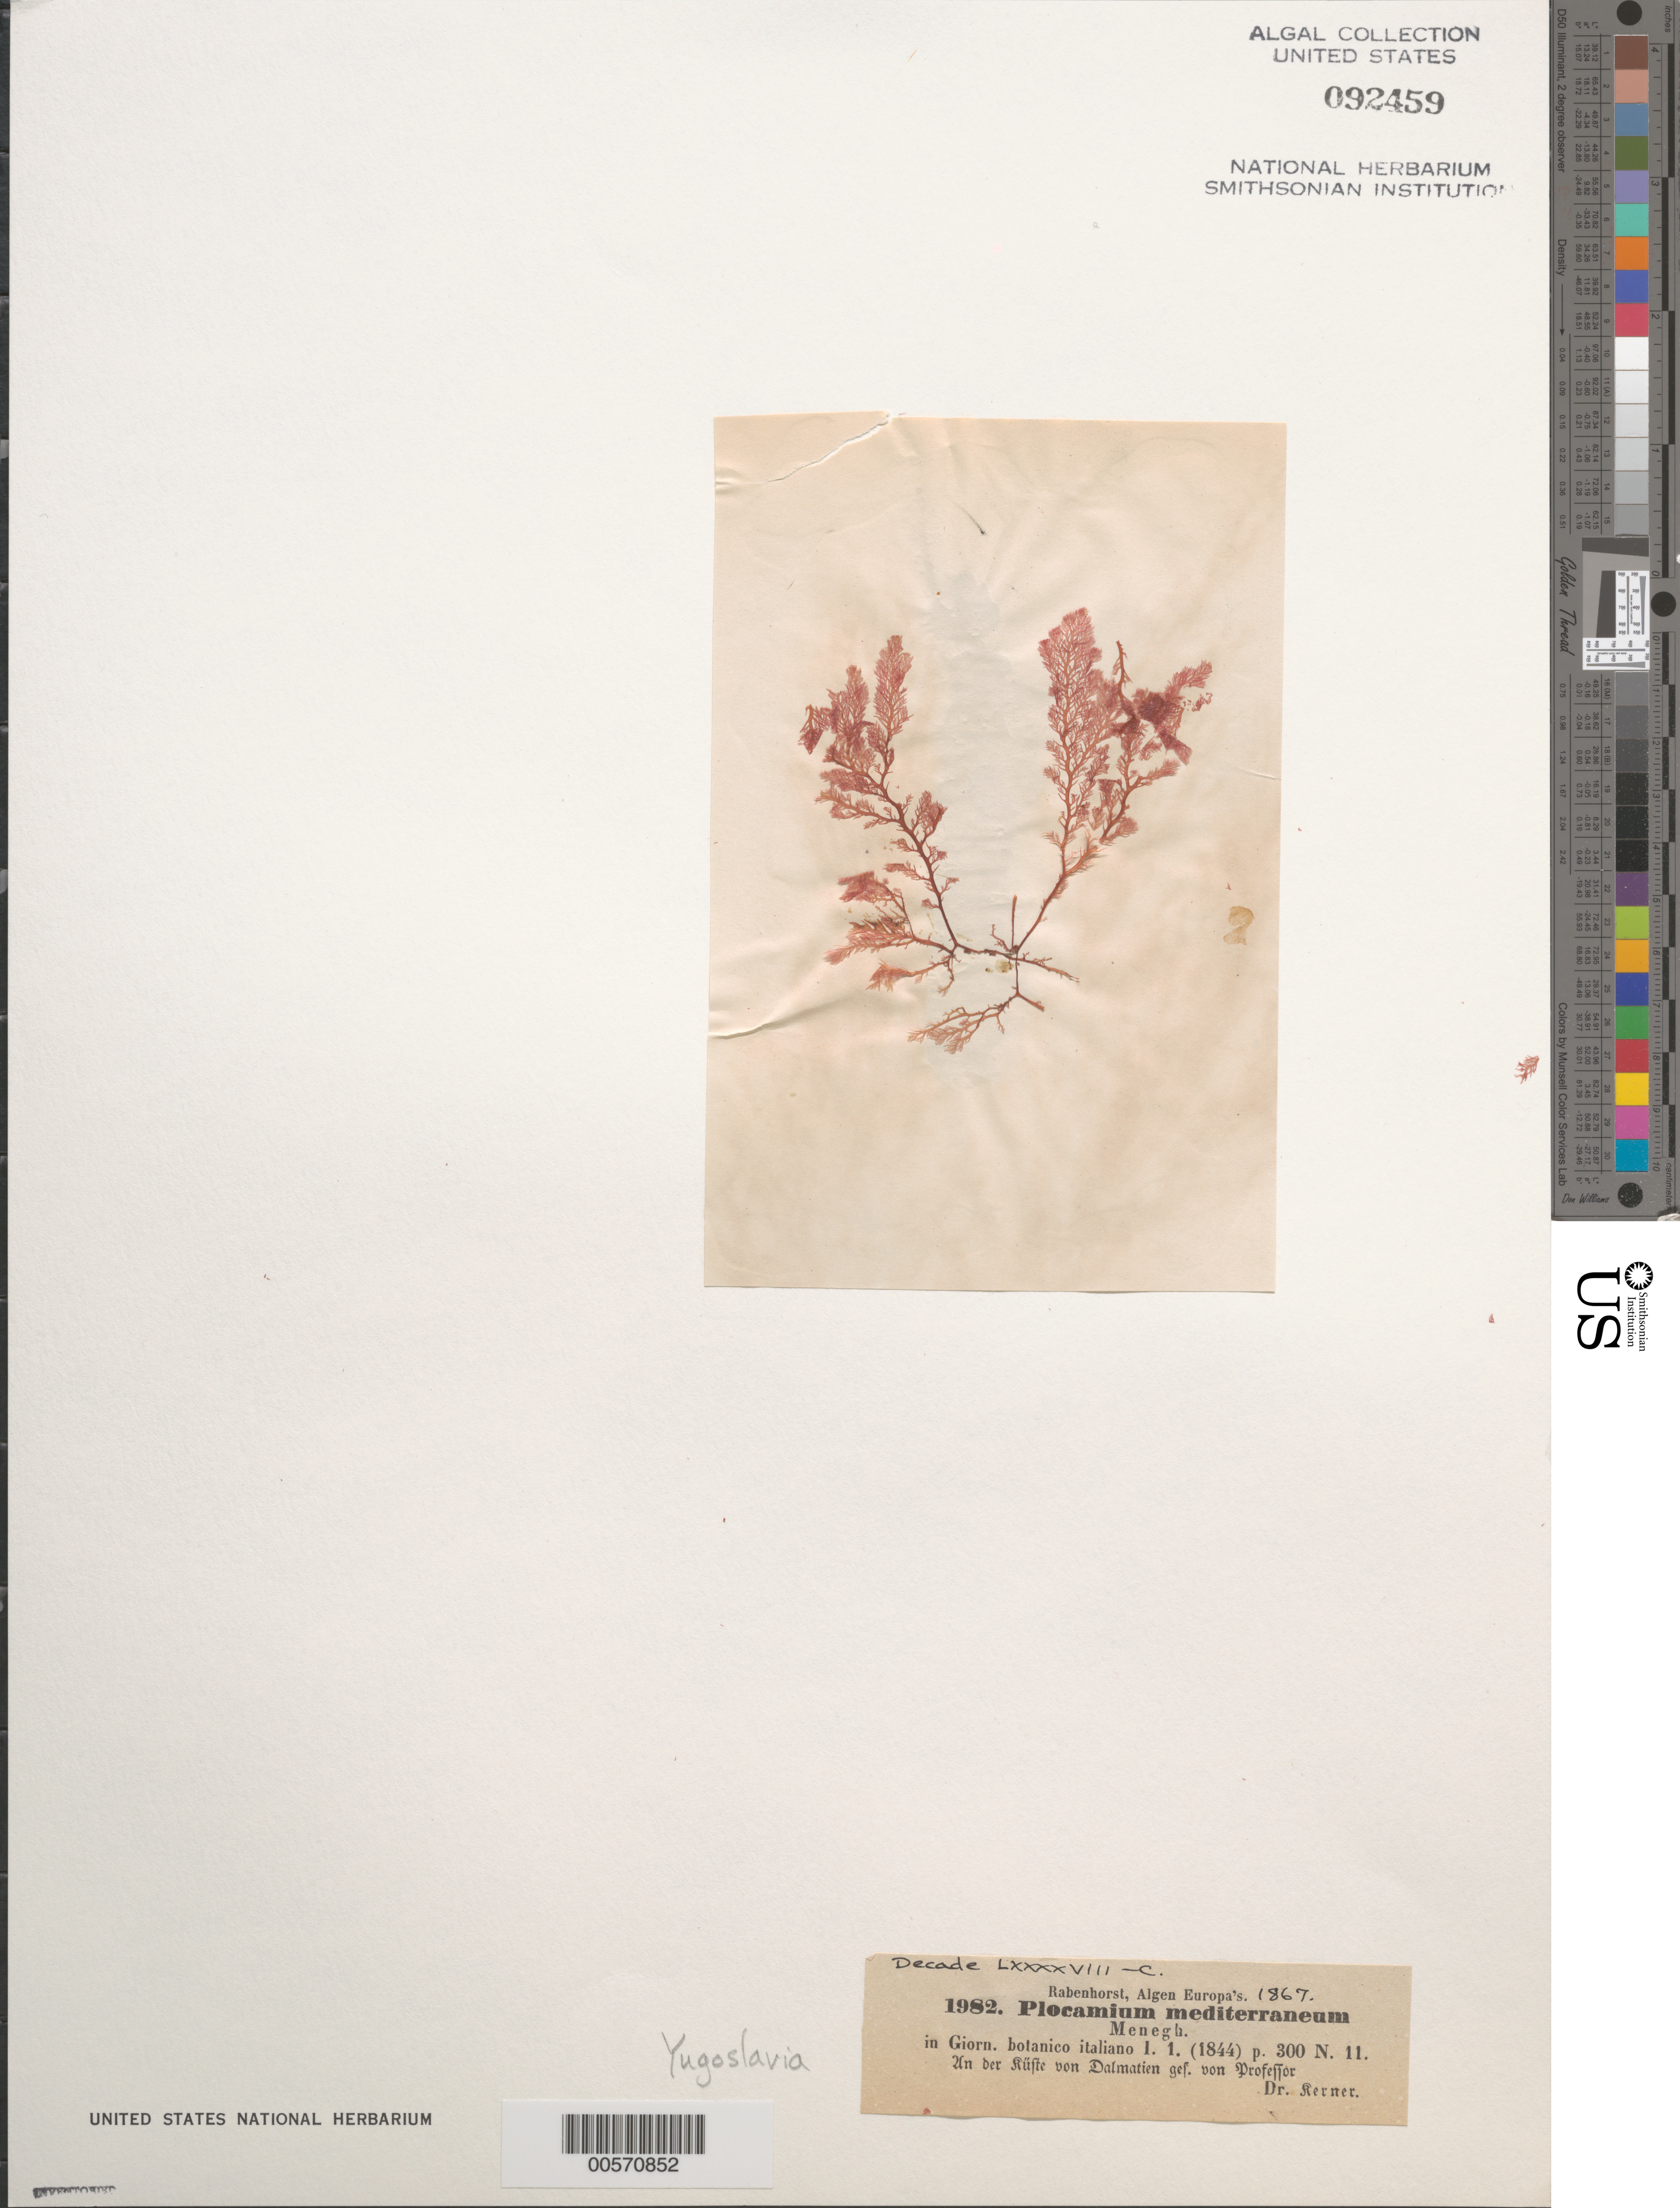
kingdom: Plantae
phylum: Rhodophyta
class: Florideophyceae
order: Plocamiales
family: Plocamiaceae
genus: Plocamium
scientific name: Plocamium mediterraneum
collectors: -. Kerner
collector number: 1982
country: Croatia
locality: Dalmatia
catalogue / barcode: US 92459